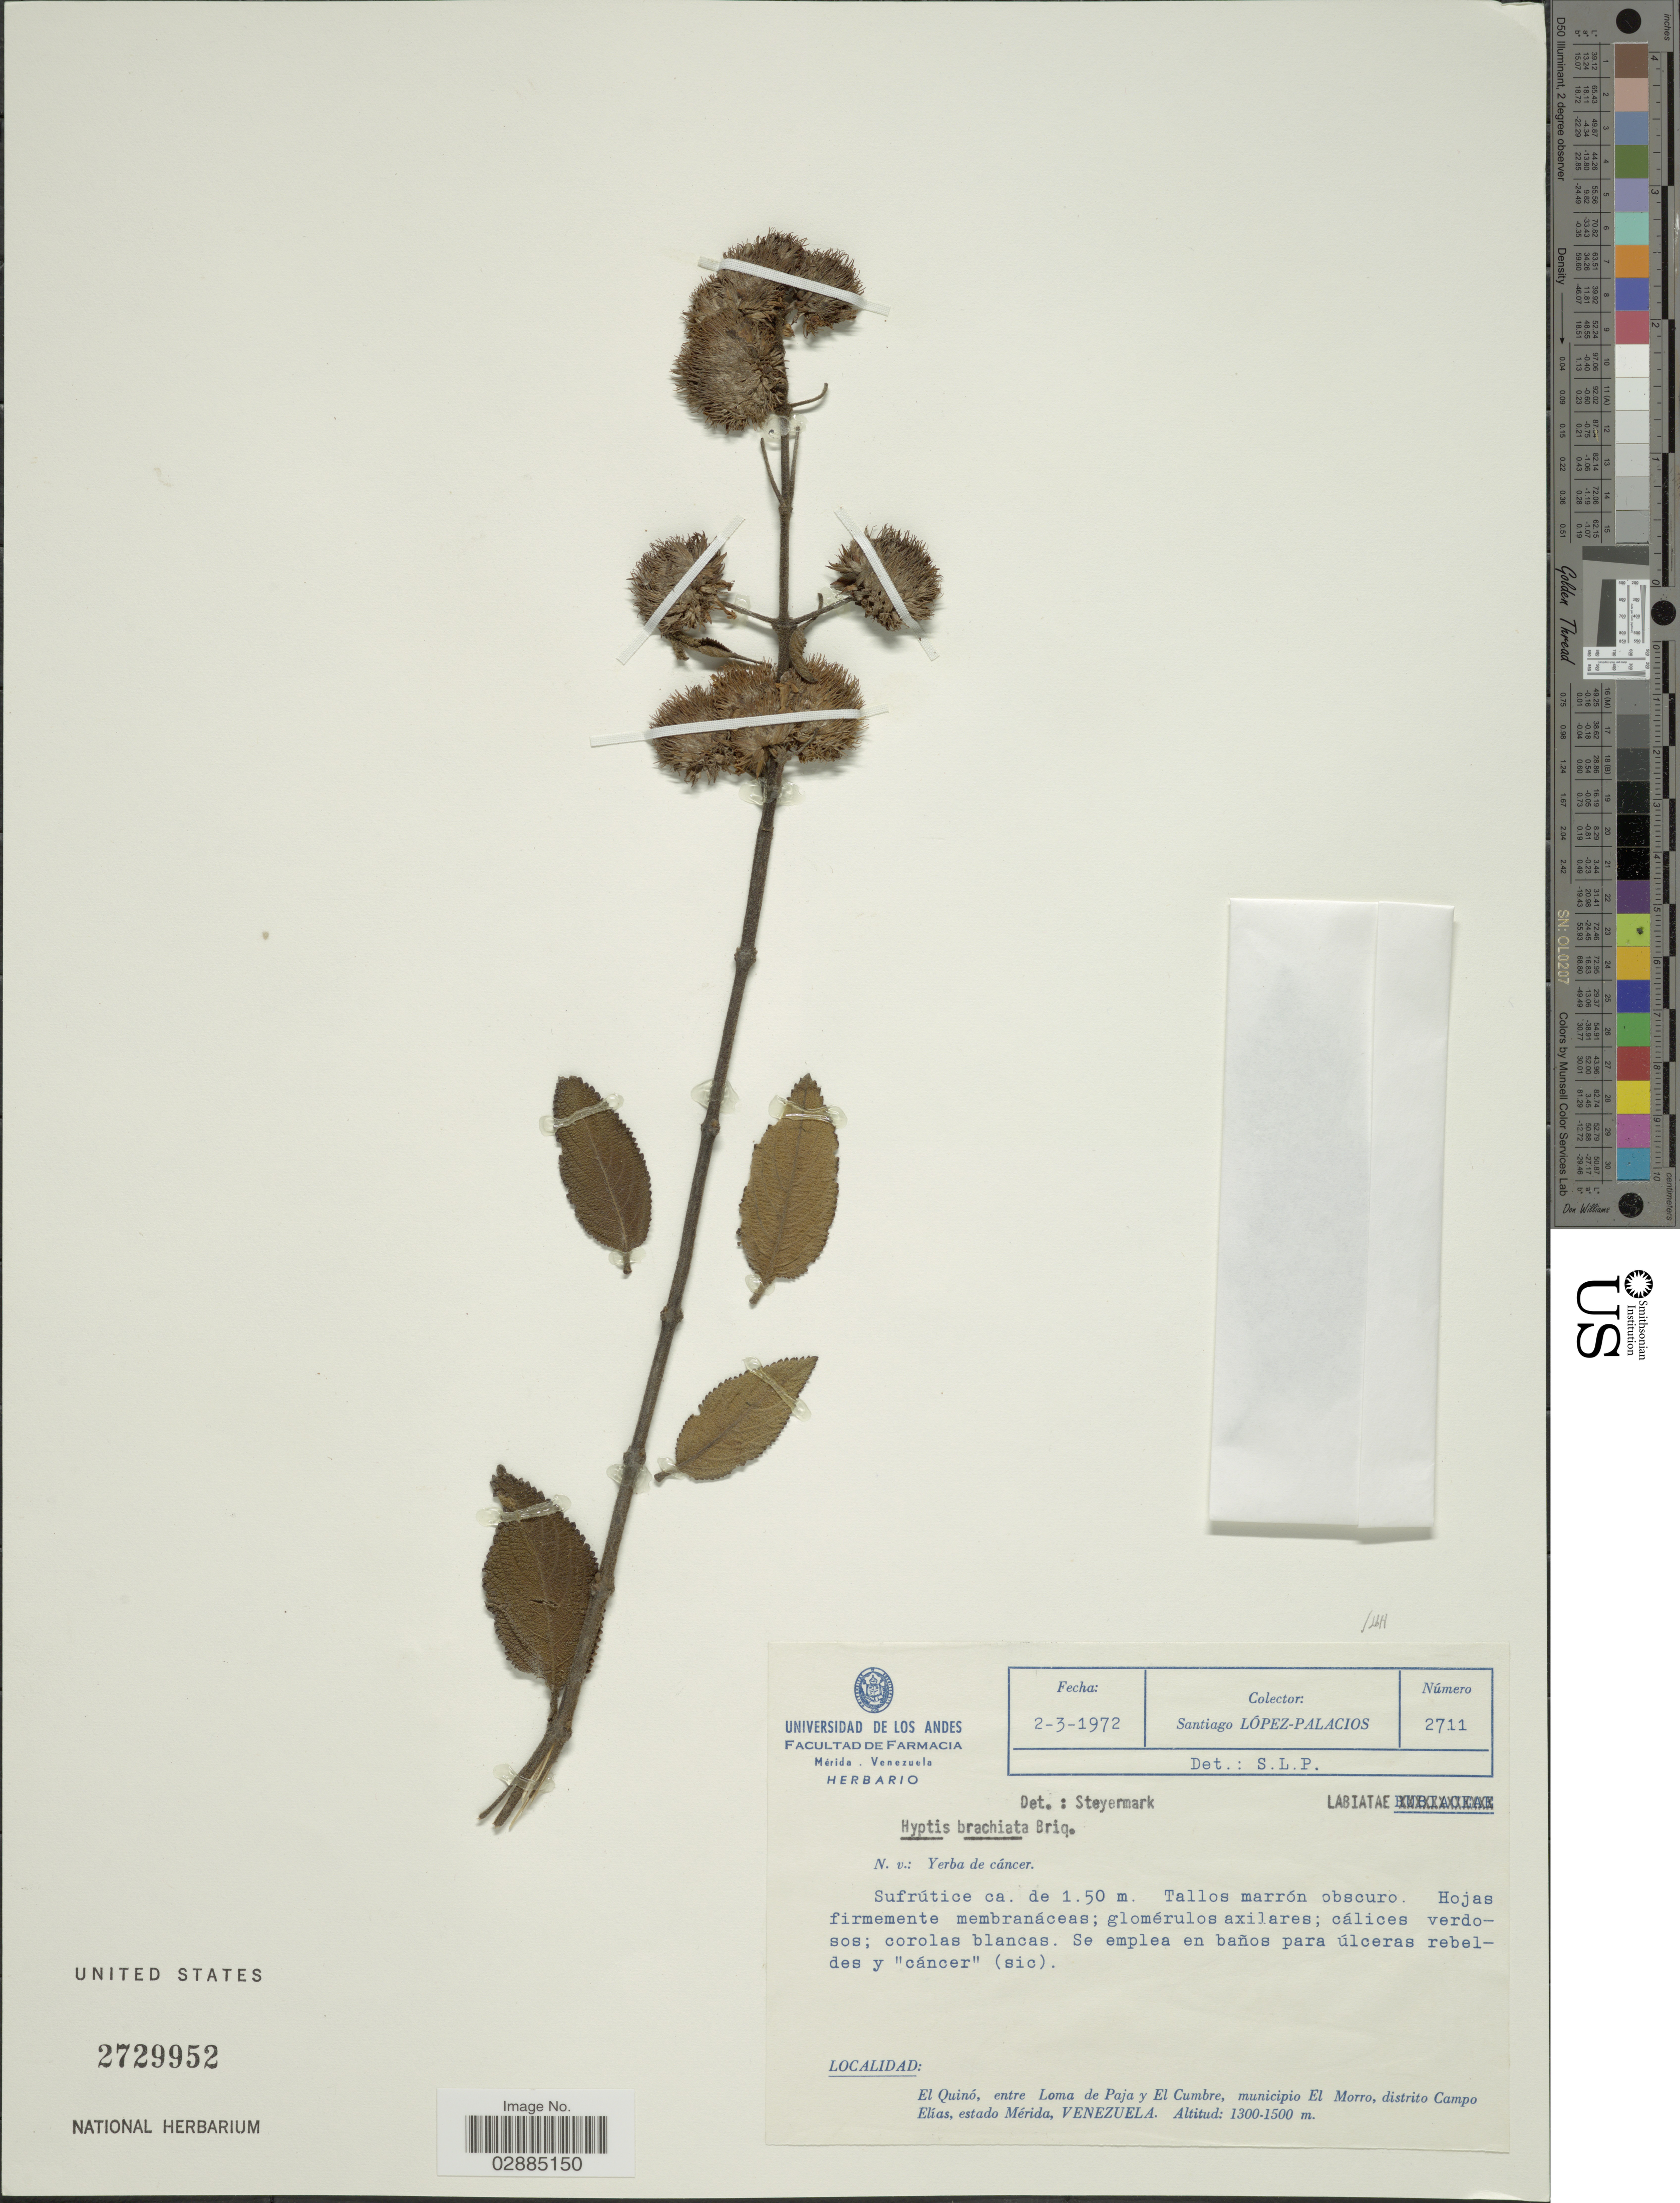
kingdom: Plantae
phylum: Tracheophyta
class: Magnoliopsida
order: Lamiales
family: Lamiaceae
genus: Hyptis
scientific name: Hyptis brachiata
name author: Briq.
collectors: S. López-Palacios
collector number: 2711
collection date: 1972-03-02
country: Venezuela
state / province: Mérida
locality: El Quinó, entre Loma de Paja y El Cumbre, municipio El Morro, distrito Campo Elías.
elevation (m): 1300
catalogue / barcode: US 2929952